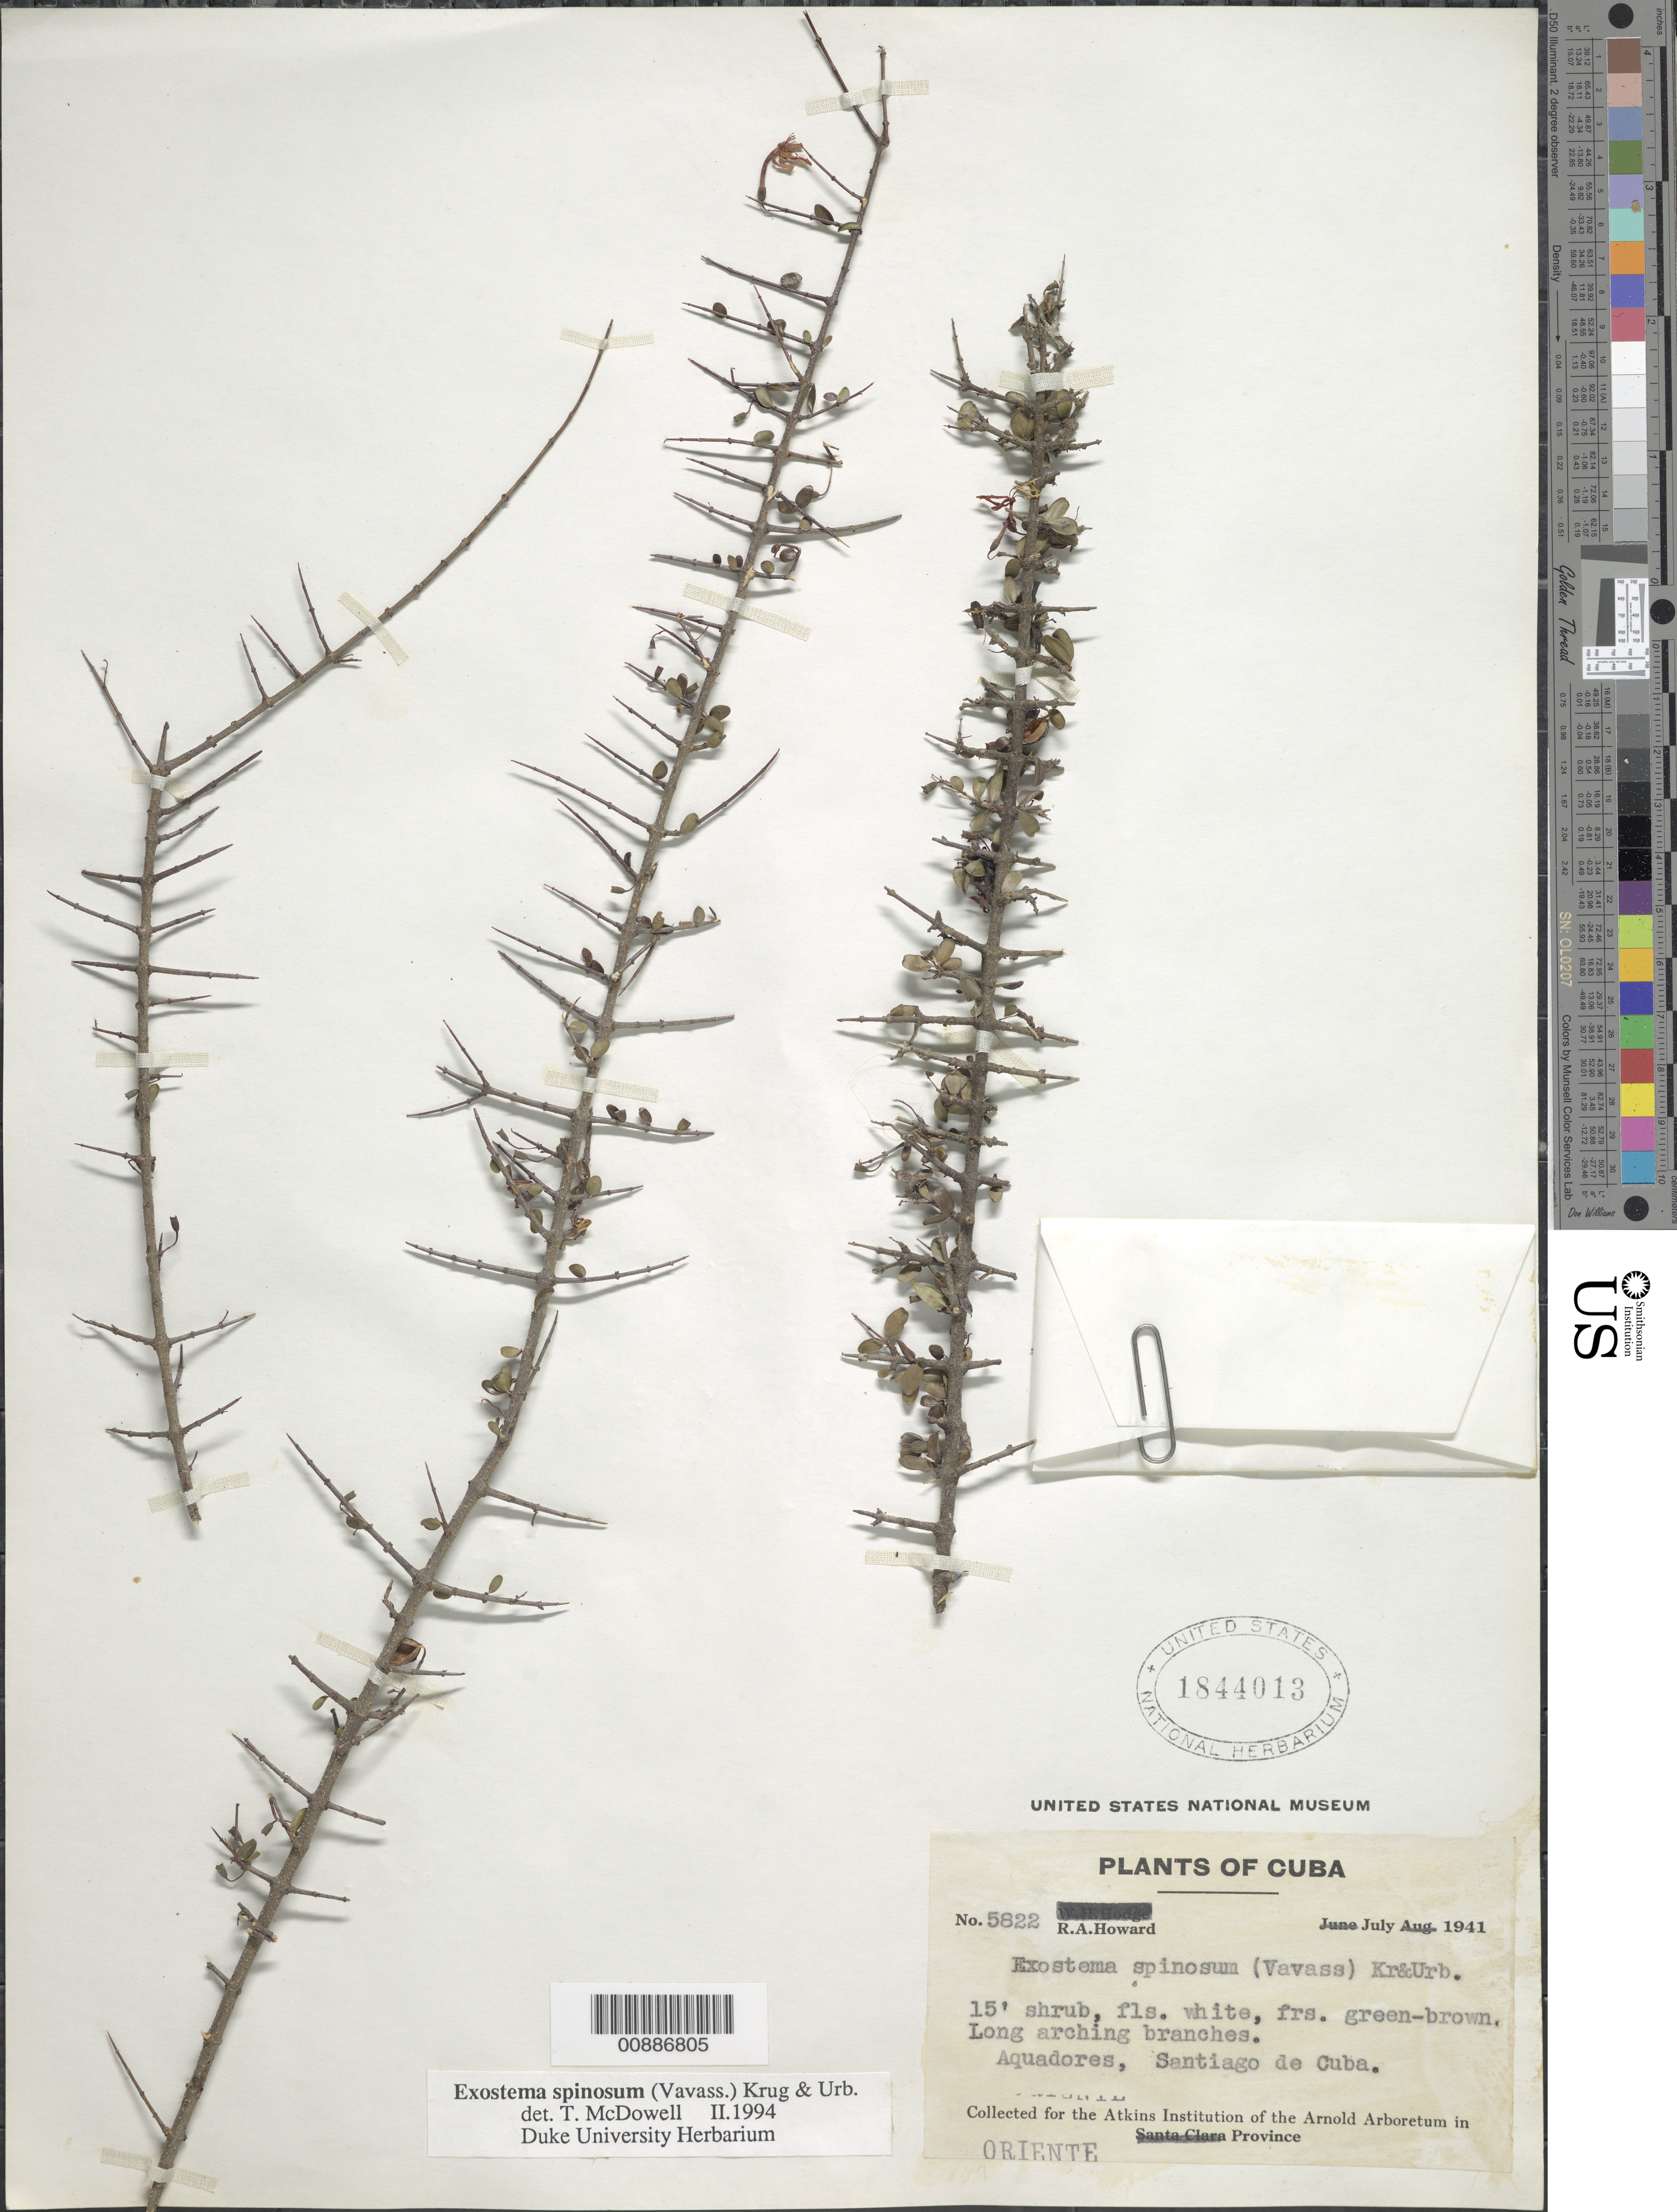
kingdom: Plantae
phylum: Tracheophyta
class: Magnoliopsida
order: Gentianales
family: Rubiaceae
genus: Exostema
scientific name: Exostema spinosum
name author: (Vavass.) Krug & Urb.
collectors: R. A. Howard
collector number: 5822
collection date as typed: Jul 1941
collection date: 1941-07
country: Cuba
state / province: Oriente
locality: Aquadores, Santiago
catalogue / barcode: US 1844013